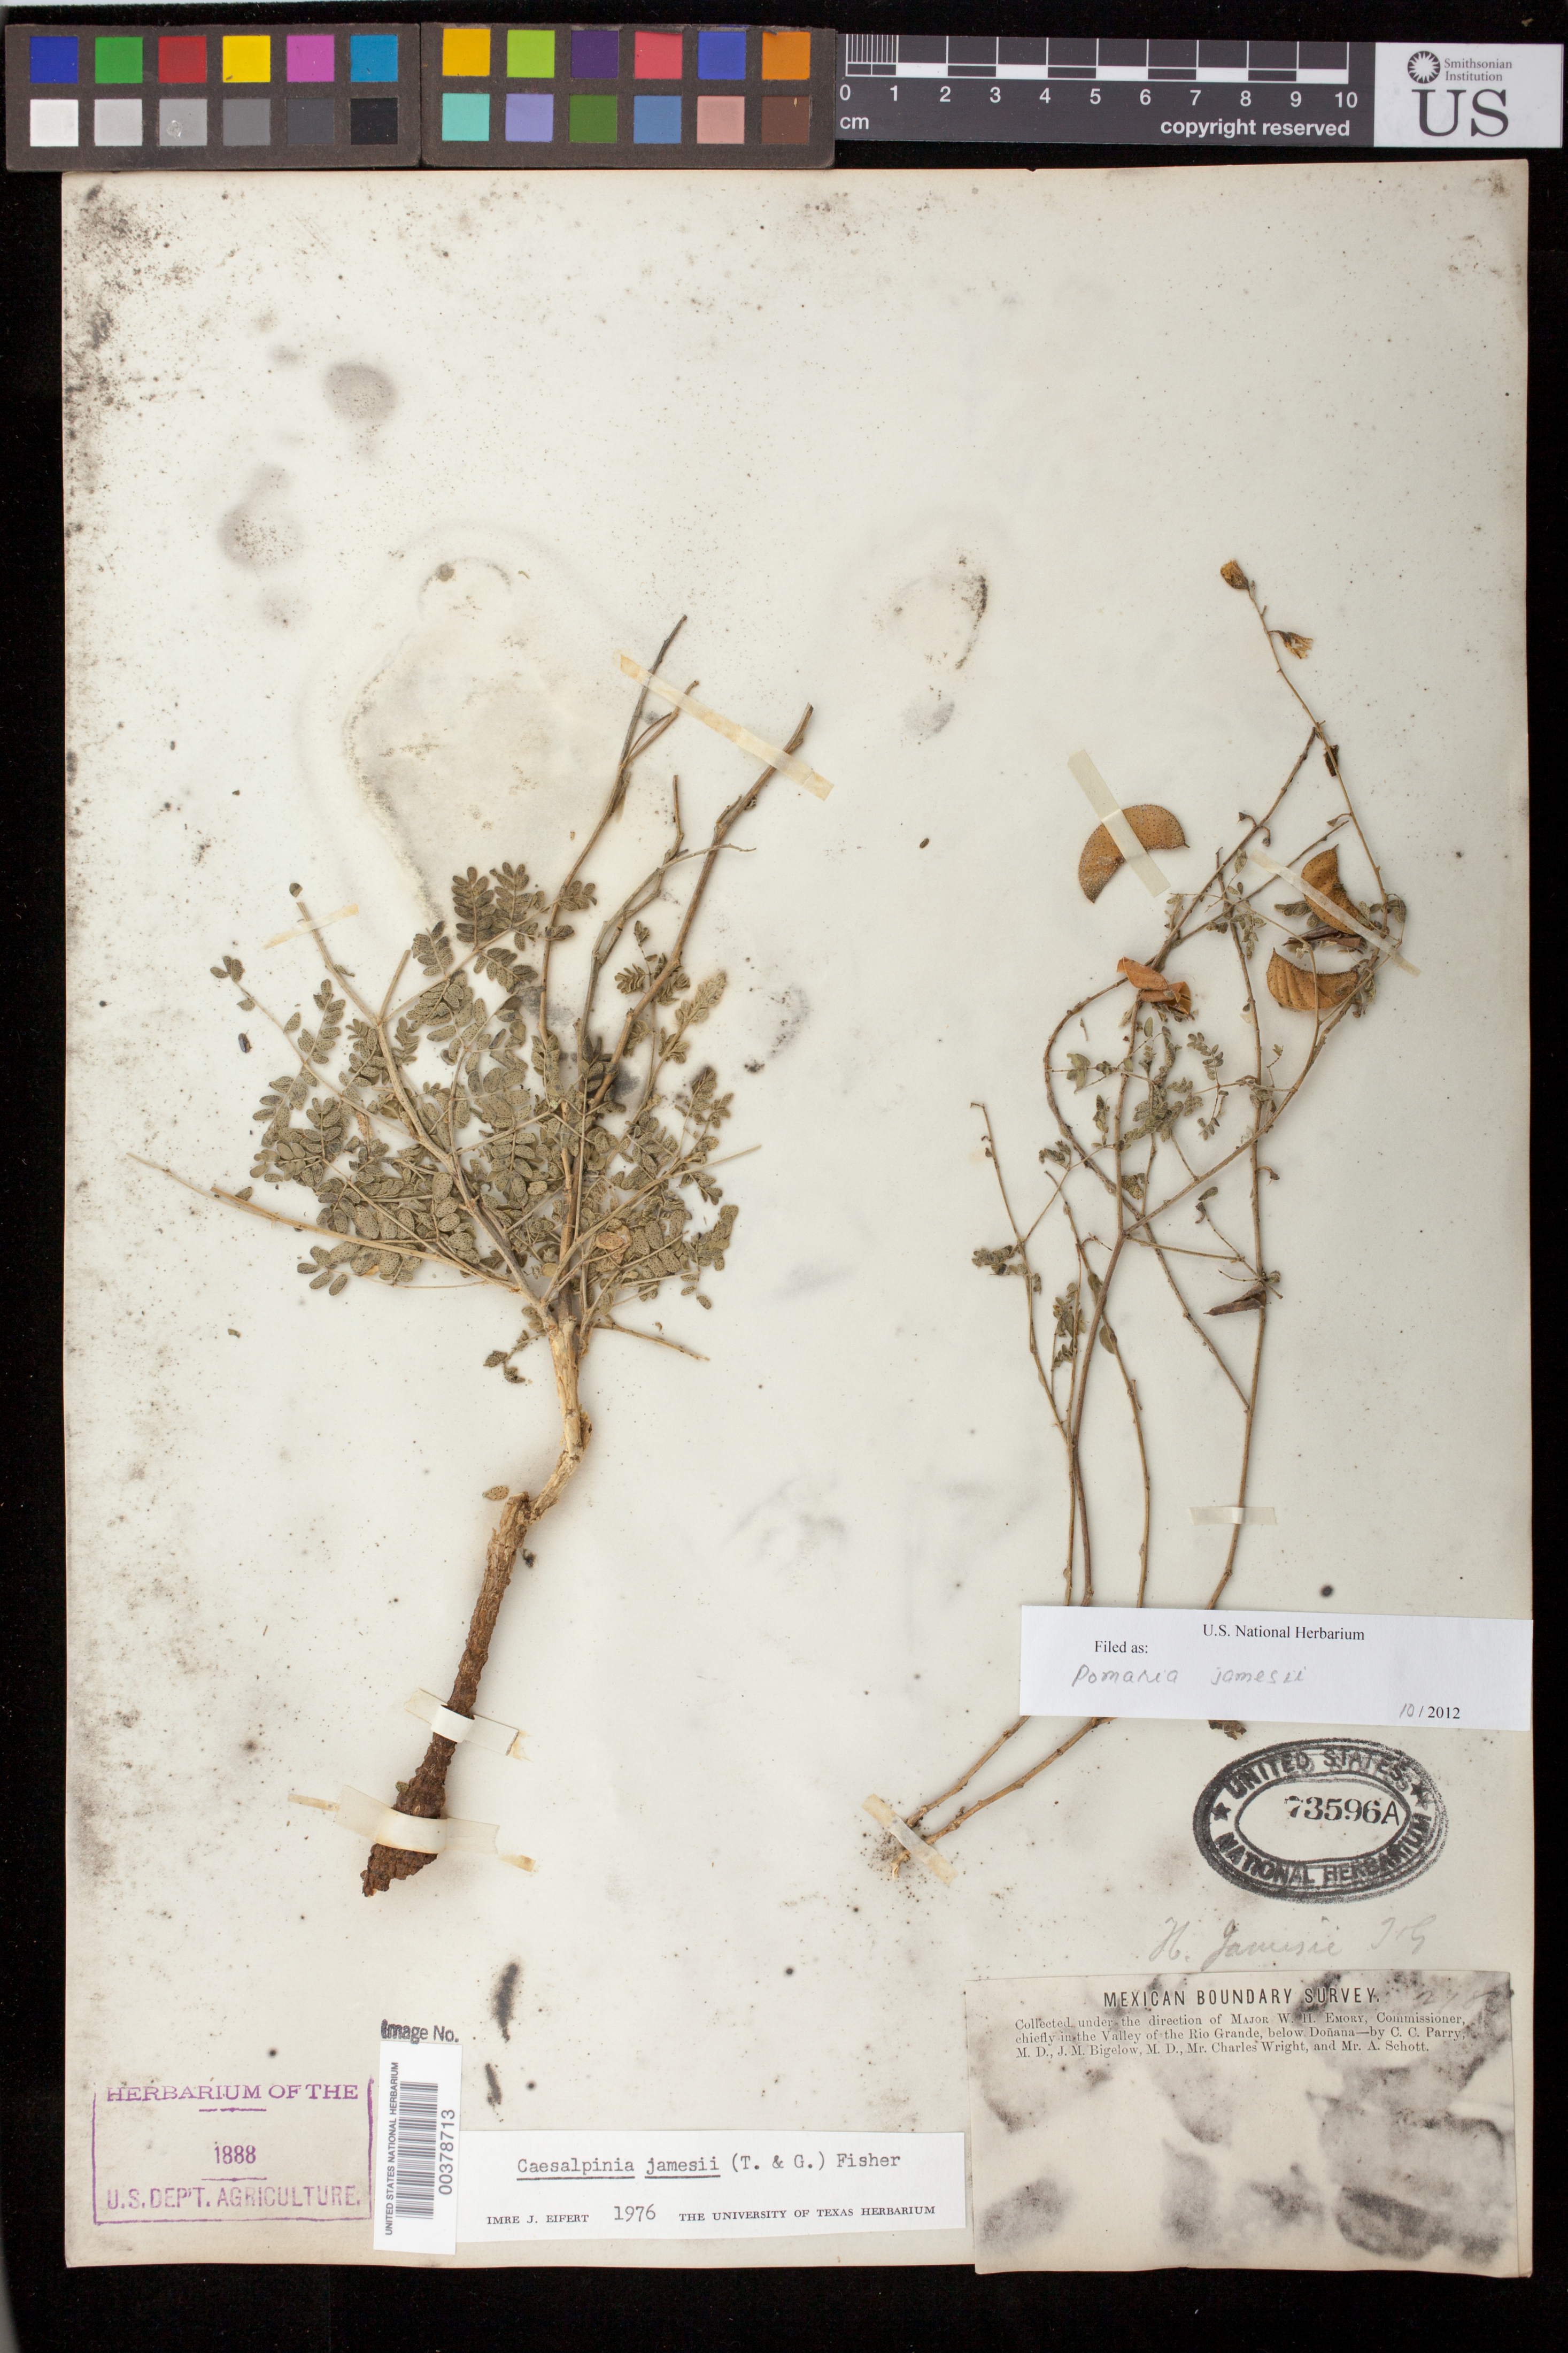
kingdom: Plantae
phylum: Tracheophyta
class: Magnoliopsida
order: Fabales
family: Fabaceae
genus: Pomaria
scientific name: Pomaria jamesii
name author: (Torr. & A. Gray) Walp.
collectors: C. C. Parry, J. M. Bigelow, C. Wright & A. C. V. Schott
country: United States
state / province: New Mexico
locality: Valley of the Rio Grande below Donana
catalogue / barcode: US 73596A